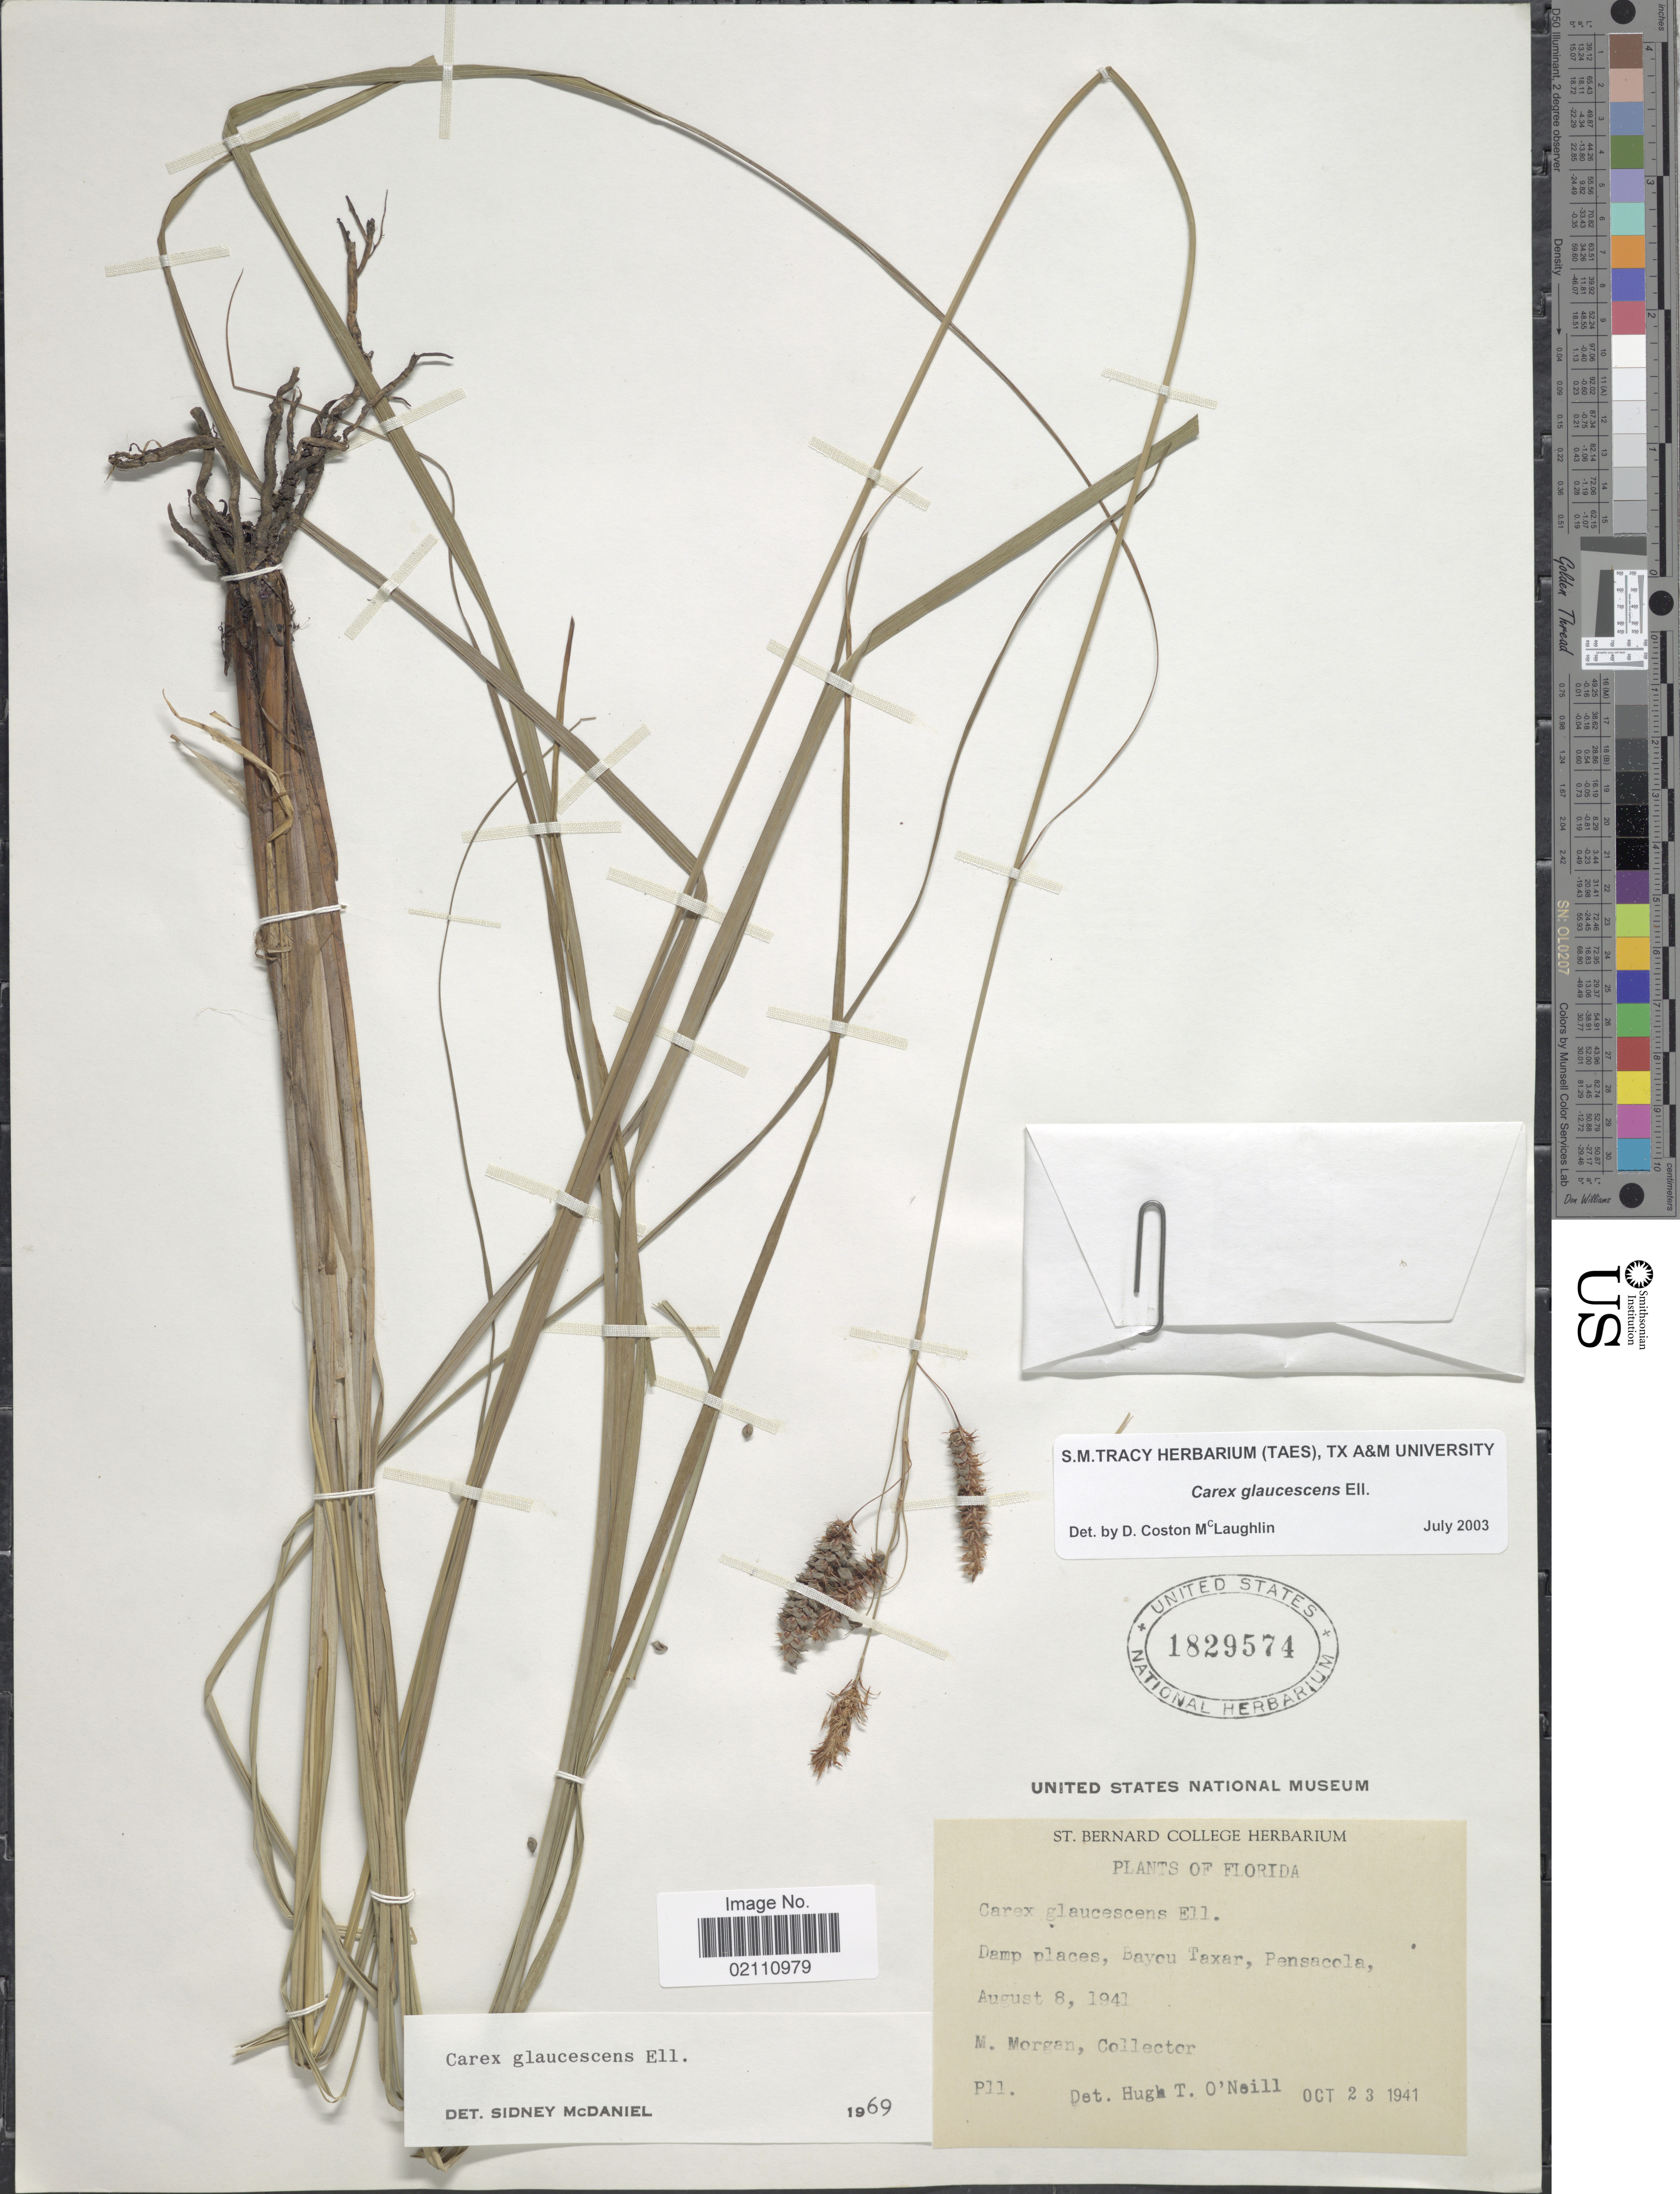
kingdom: Plantae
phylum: Tracheophyta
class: Liliopsida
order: Poales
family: Cyperaceae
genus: Carex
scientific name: Carex glaucescens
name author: Elliott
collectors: M. Morgan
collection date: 1941-08-08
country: United States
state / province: Florida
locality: Damp places, Bayou Taxar, Pensacola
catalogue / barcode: US 1829574